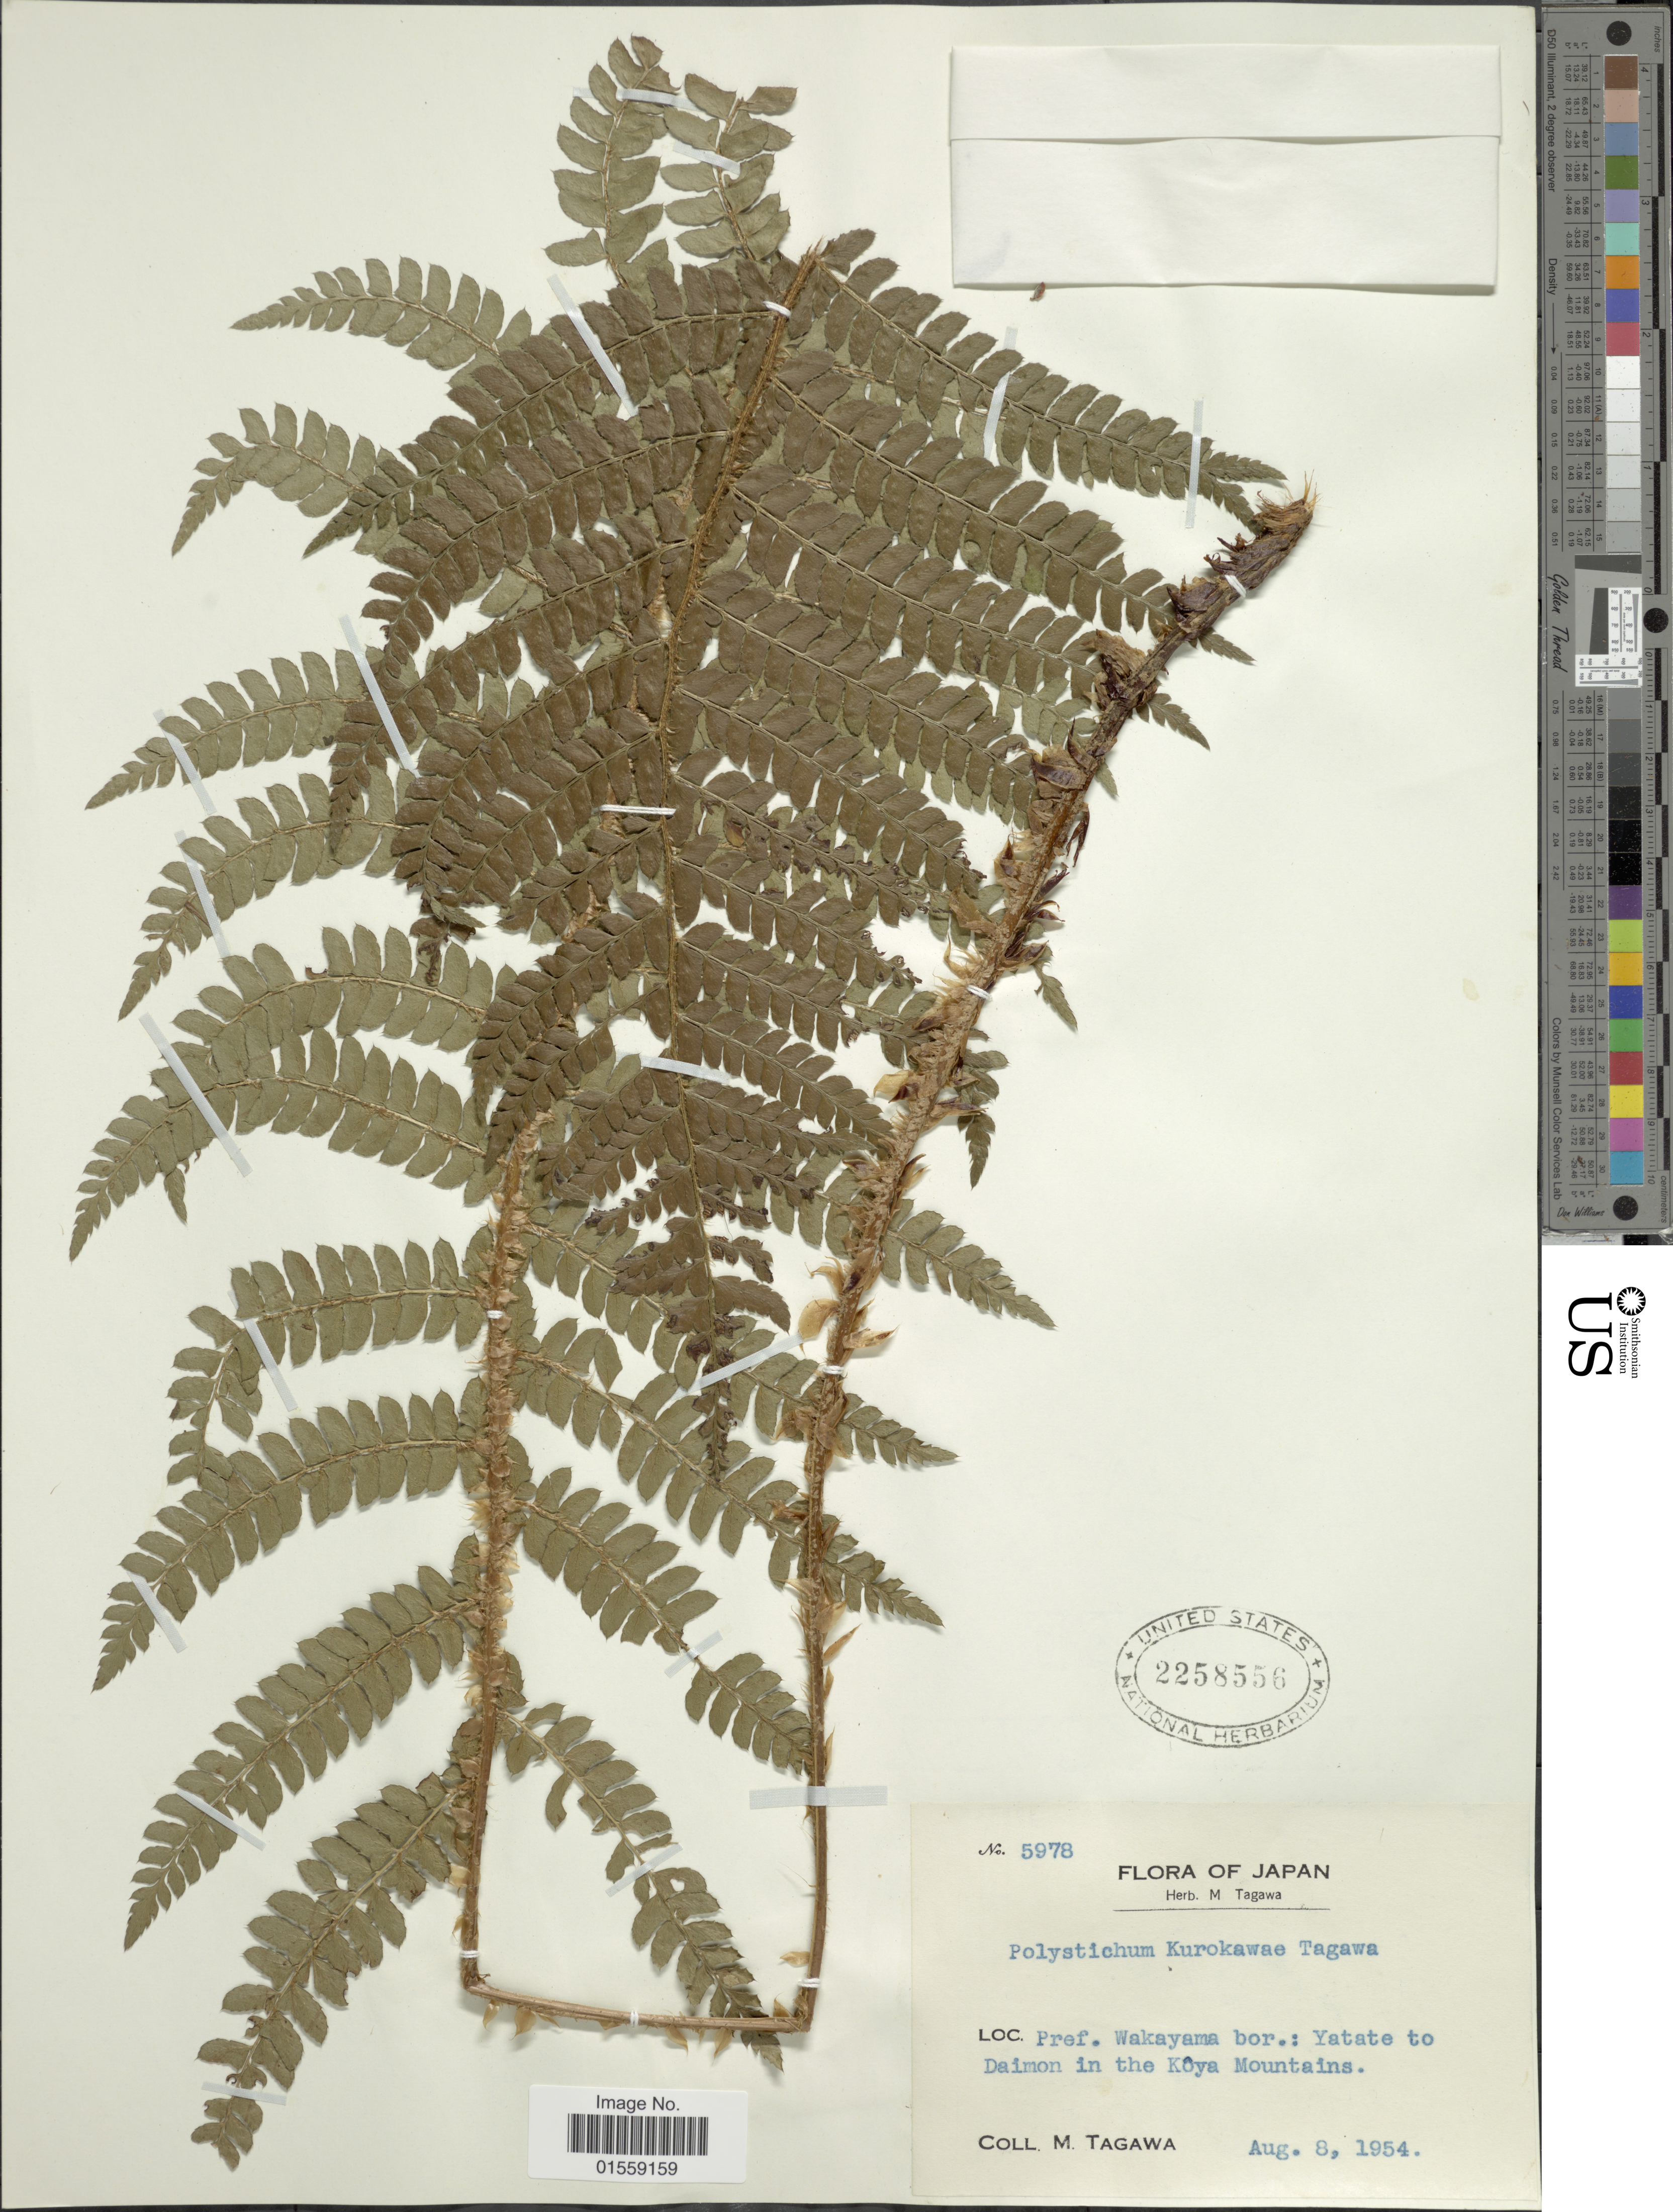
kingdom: Plantae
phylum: Tracheophyta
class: Polypodiopsida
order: Polypodiales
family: Dryopteridaceae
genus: Polystichum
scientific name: Polystichum kurokawae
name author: Tagawa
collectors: M. Tagawa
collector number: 5978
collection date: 1954-08-08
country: Japan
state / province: Wakayama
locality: Pref. Wakayama bor.: Yatate to Daimon in the Koya Mountains.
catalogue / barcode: US 2258556